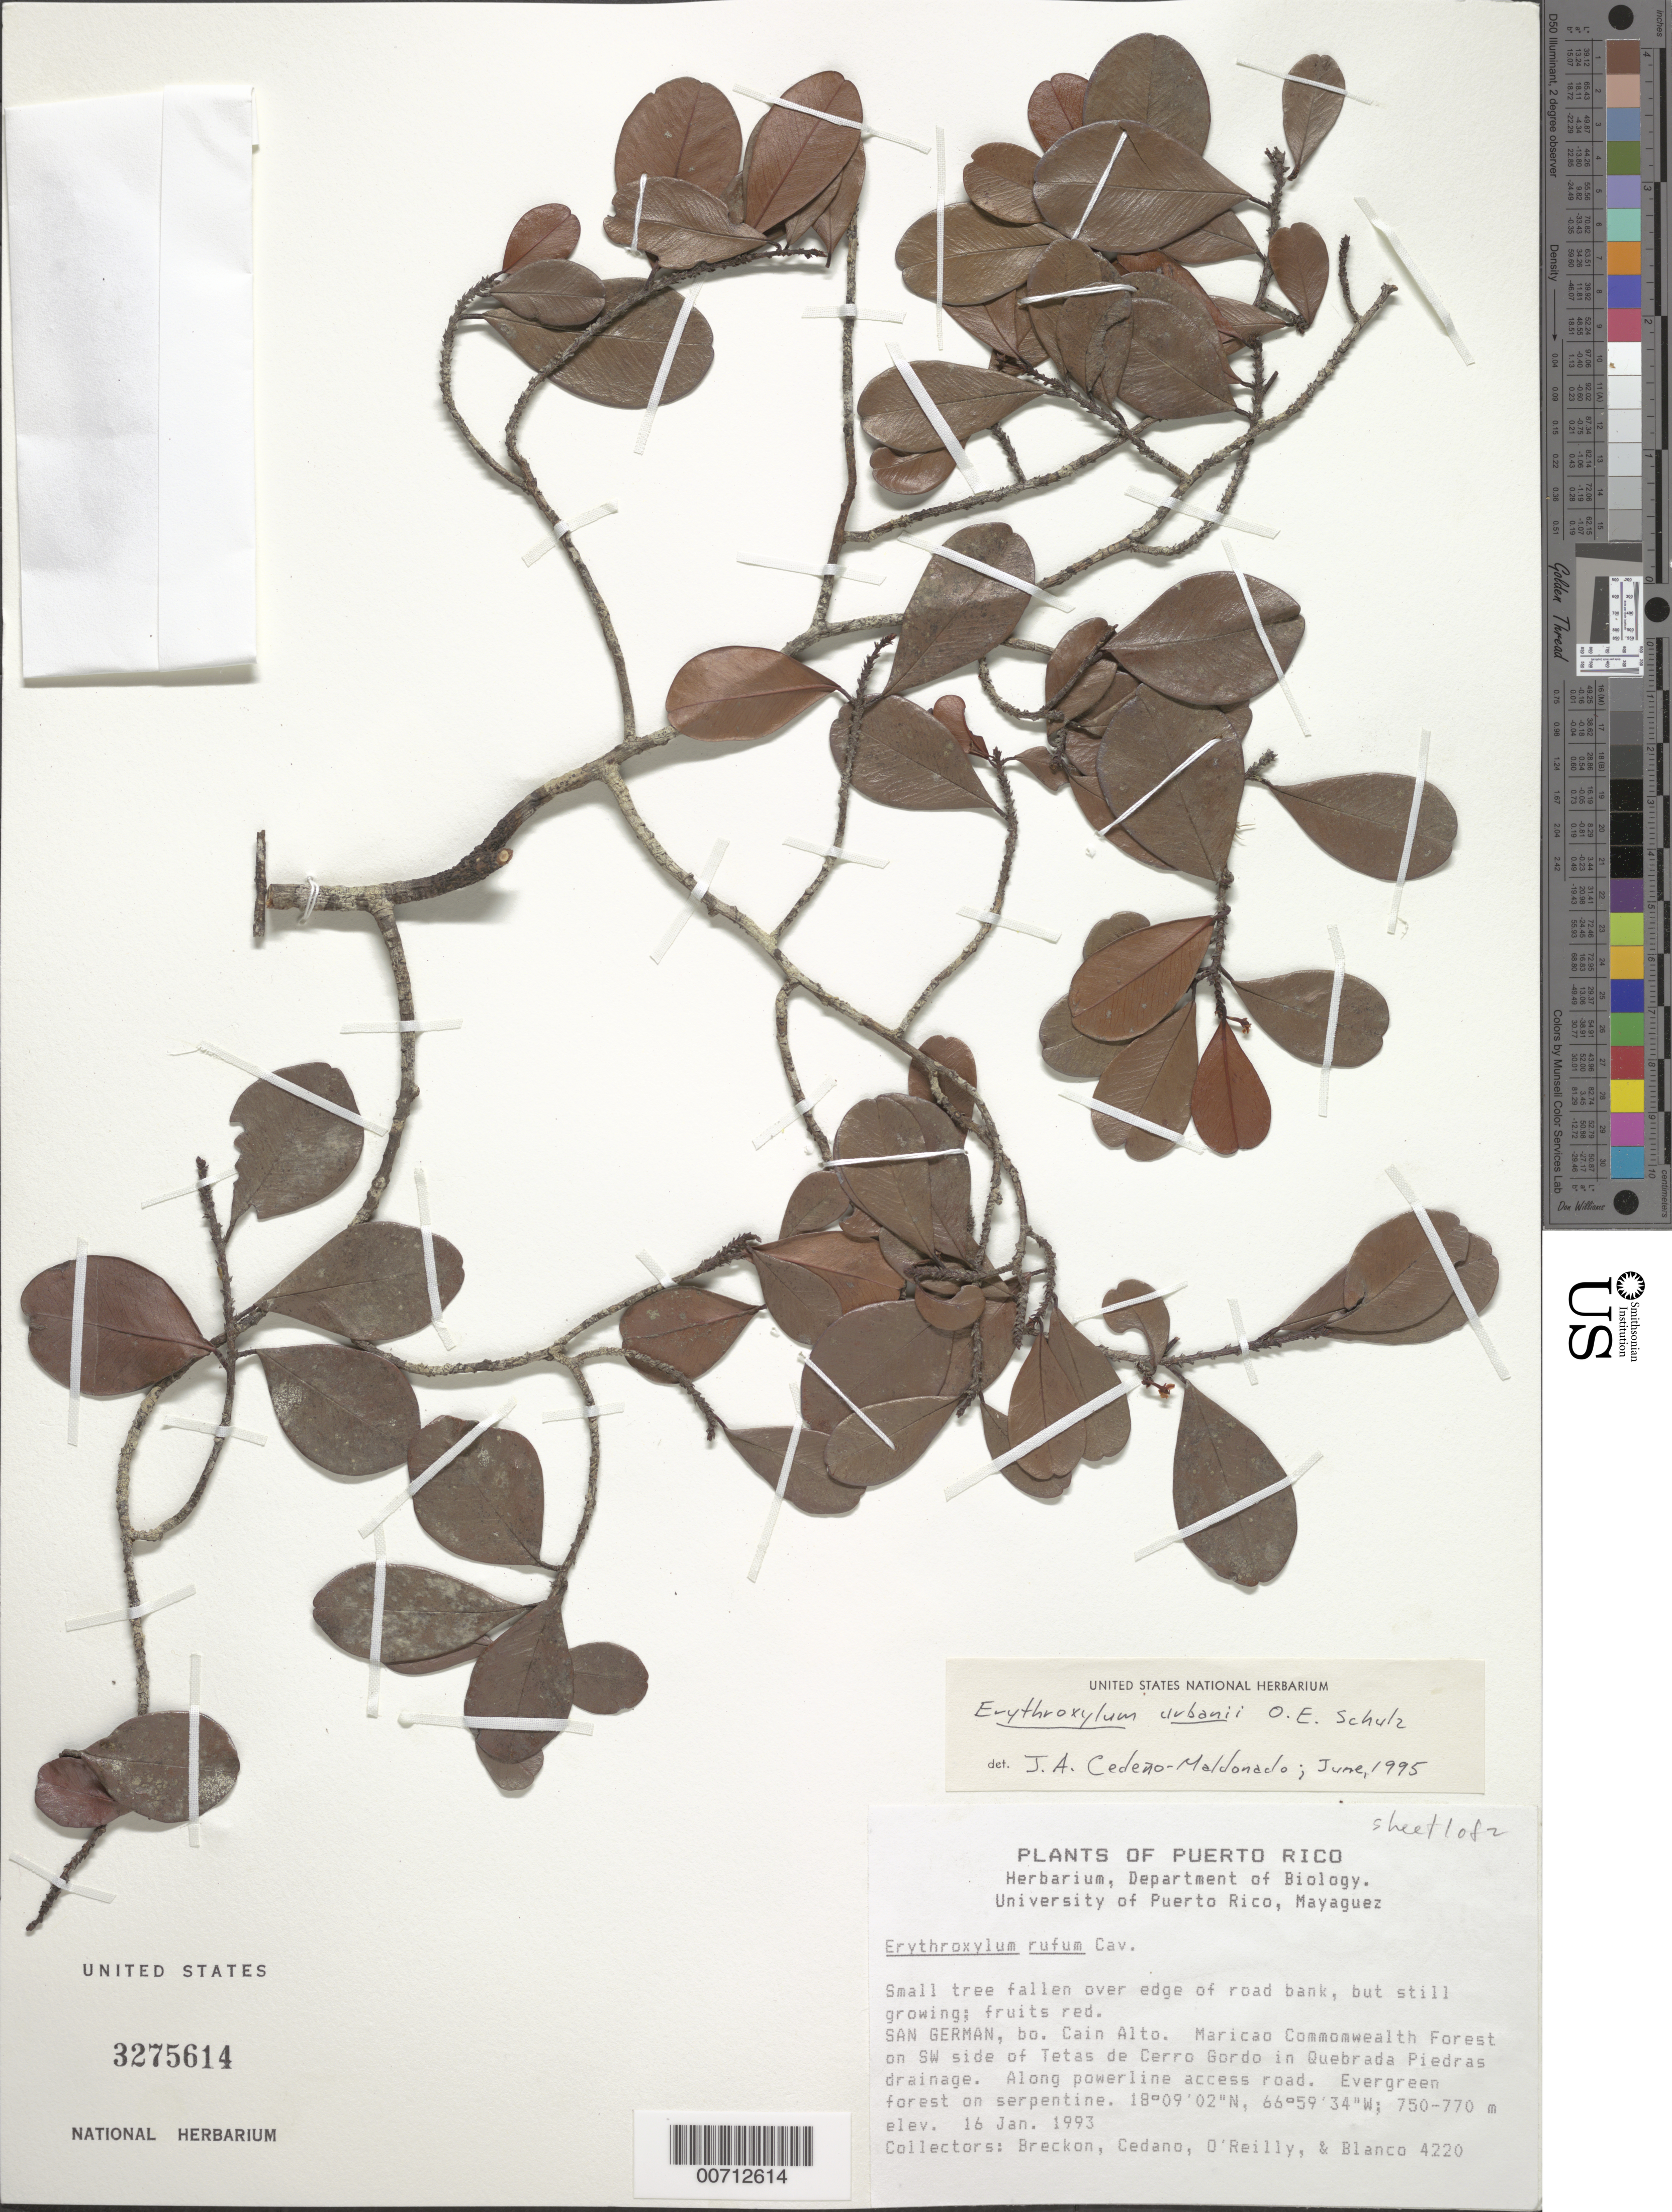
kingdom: Plantae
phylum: Tracheophyta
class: Magnoliopsida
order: Malpighiales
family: Erythroxylaceae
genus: Erythroxylum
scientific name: Erythroxylum urbanii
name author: O.E. Schulz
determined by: Cedeño-Maldonado, J. A.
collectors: G. J. Breckon, J. A. Cedeño M., R. O'Reilly & J. Blanco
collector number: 4220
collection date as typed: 16 Jan 1993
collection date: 1993-01-16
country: Puerto Rico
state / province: Maricao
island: Greater Antilles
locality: San German: Bo. Cain Alto. Maricao Commonwealth Forest on SW side of Tetas de Cerro Gordo in Quebrada Piedras drainage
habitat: Along powerline access road; evergreen forest on serpentine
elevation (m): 750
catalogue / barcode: US 3275614